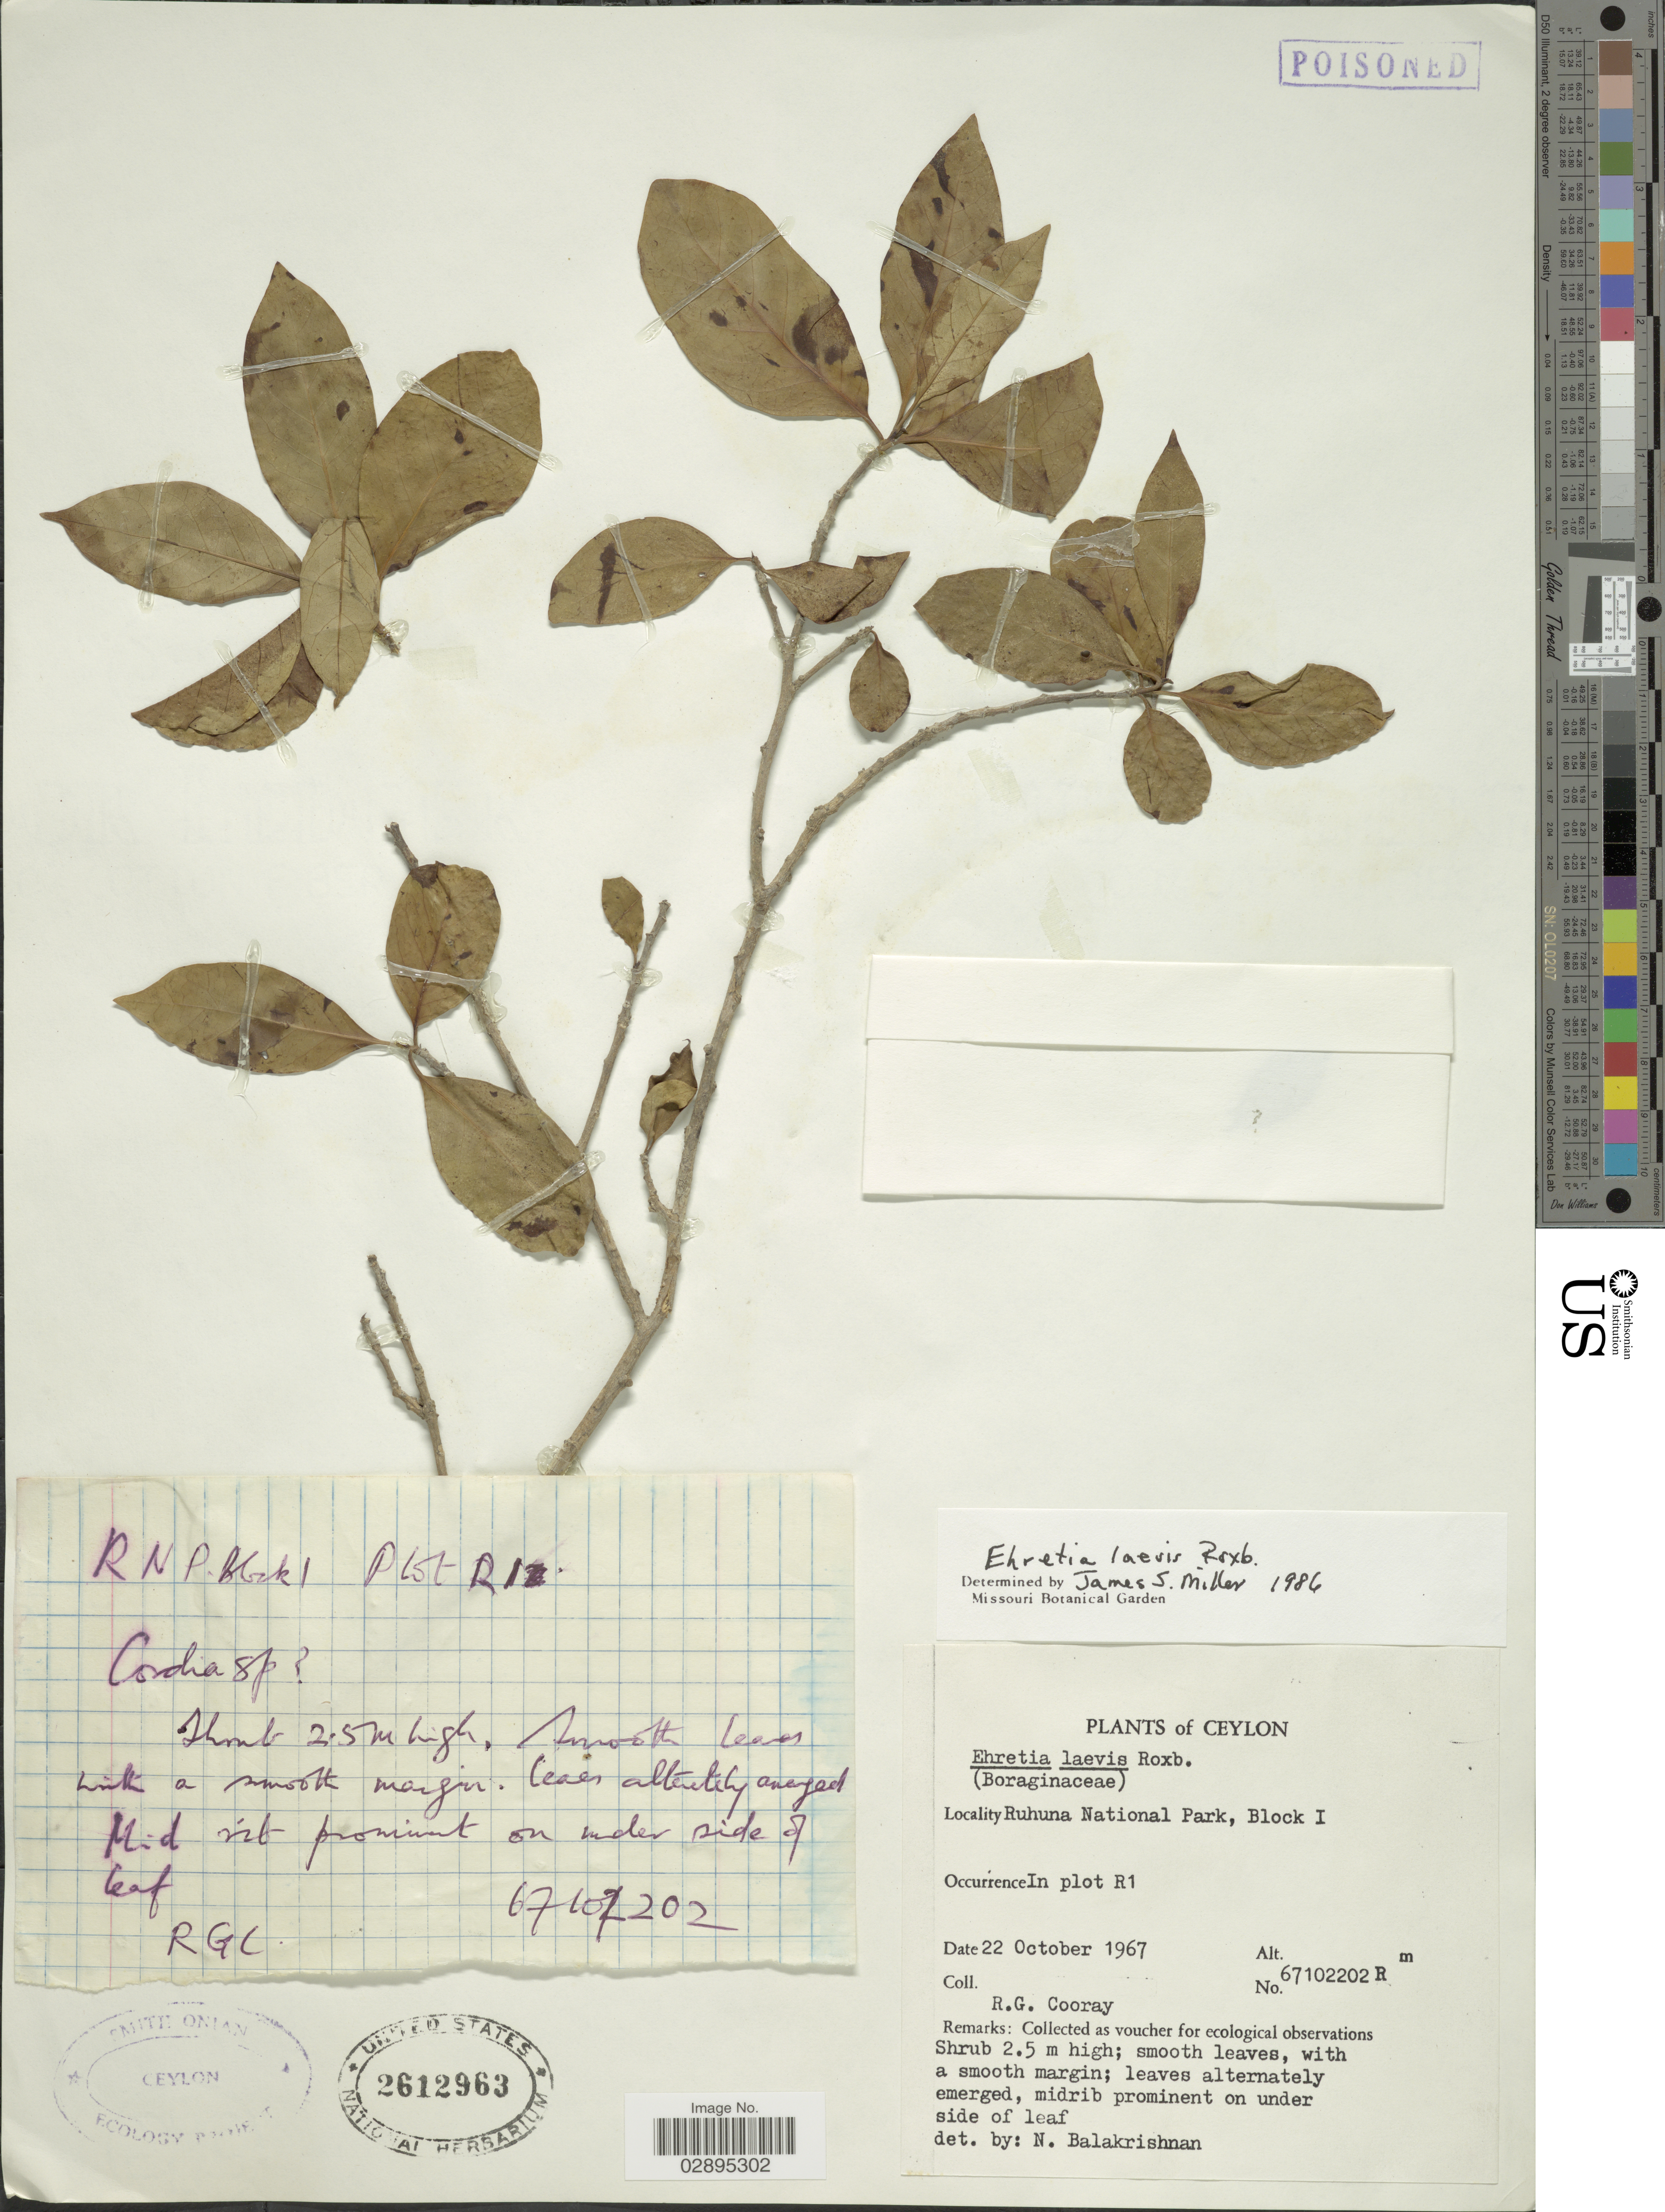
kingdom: Plantae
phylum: Tracheophyta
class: Magnoliopsida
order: Boraginales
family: Ehretiaceae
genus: Ehretia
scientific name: Ehretia laevis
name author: Roxb.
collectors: R. Cooray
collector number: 67102202R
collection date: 1967-10-22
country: Sri Lanka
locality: Ceylon. Ruhuna National Park, Block I. In plot R1.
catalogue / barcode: US 2612963